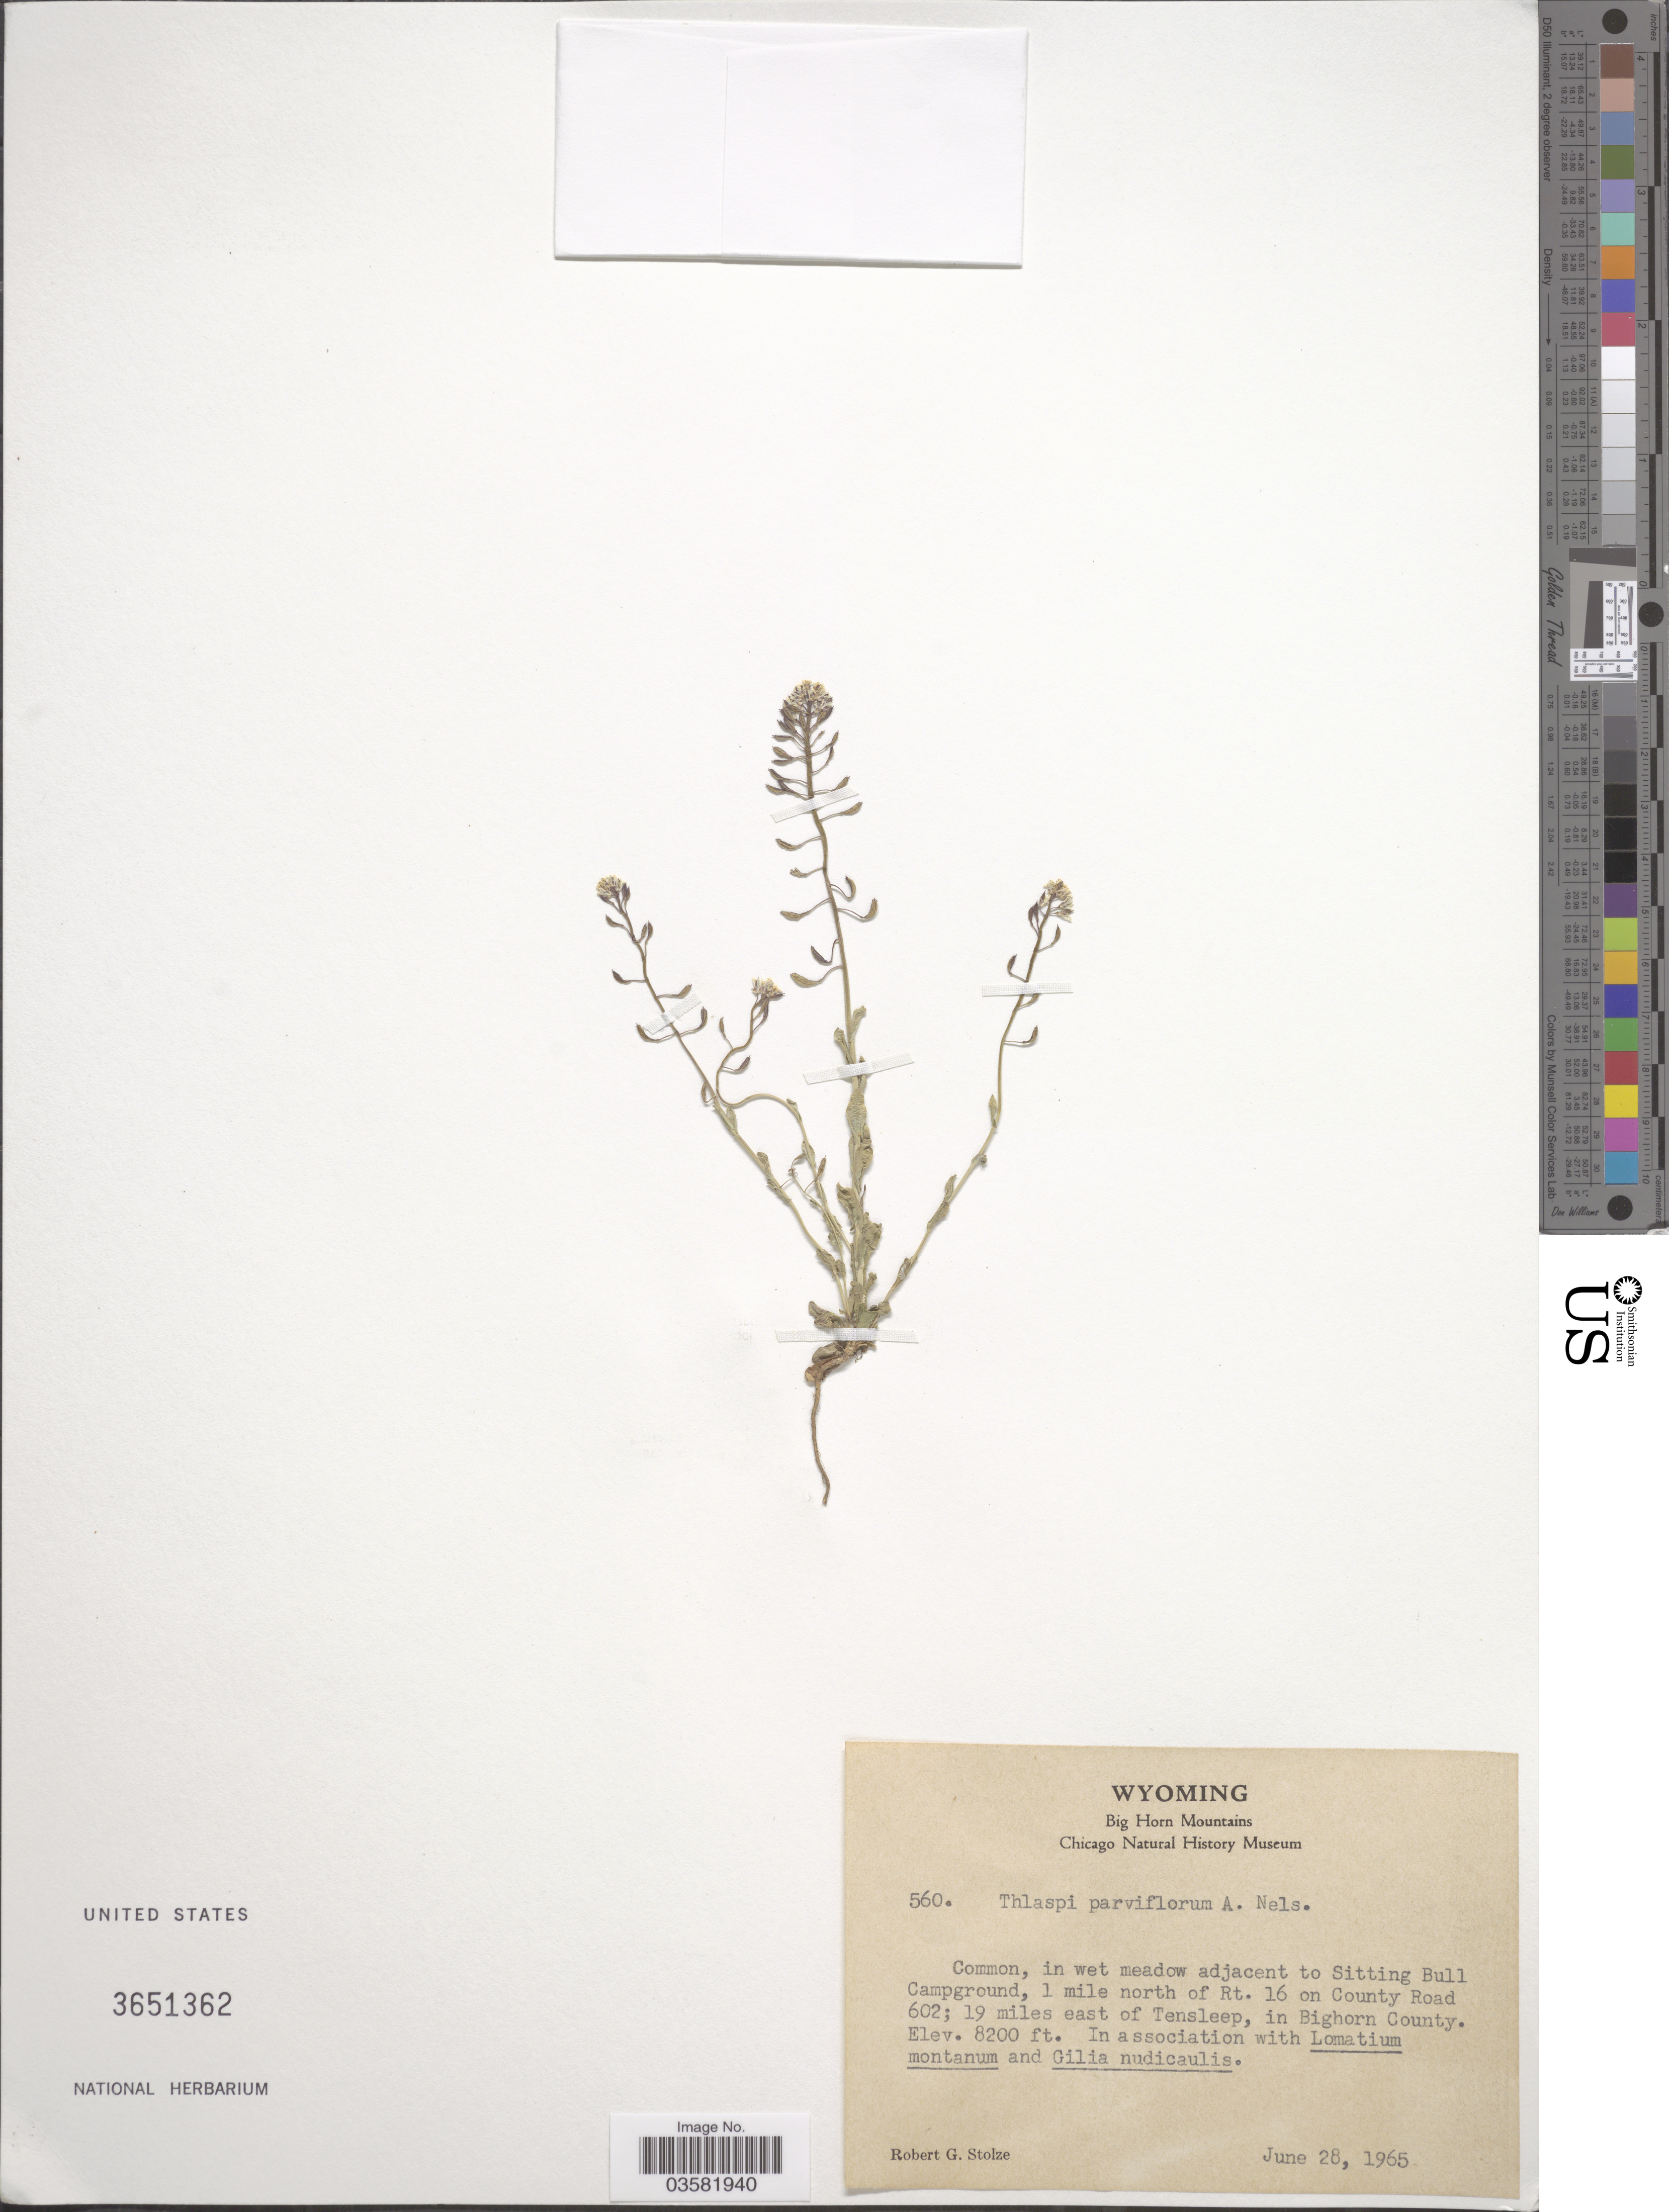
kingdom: Plantae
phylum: Tracheophyta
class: Magnoliopsida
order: Brassicales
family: Brassicaceae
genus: Thlaspi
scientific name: Thlaspi parviflorum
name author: A. Nelson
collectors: R. G. Stolze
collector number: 560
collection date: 1965-06-28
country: United States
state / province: Wyoming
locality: Big Horn Mountains. Common, in wet meadow adjacent to Sitting Bull Campground, 1 mile north of Rt. 16 on County Road 602; 19 miles east of Tensleep, in Bighorn County.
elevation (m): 2499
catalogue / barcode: US 3651362